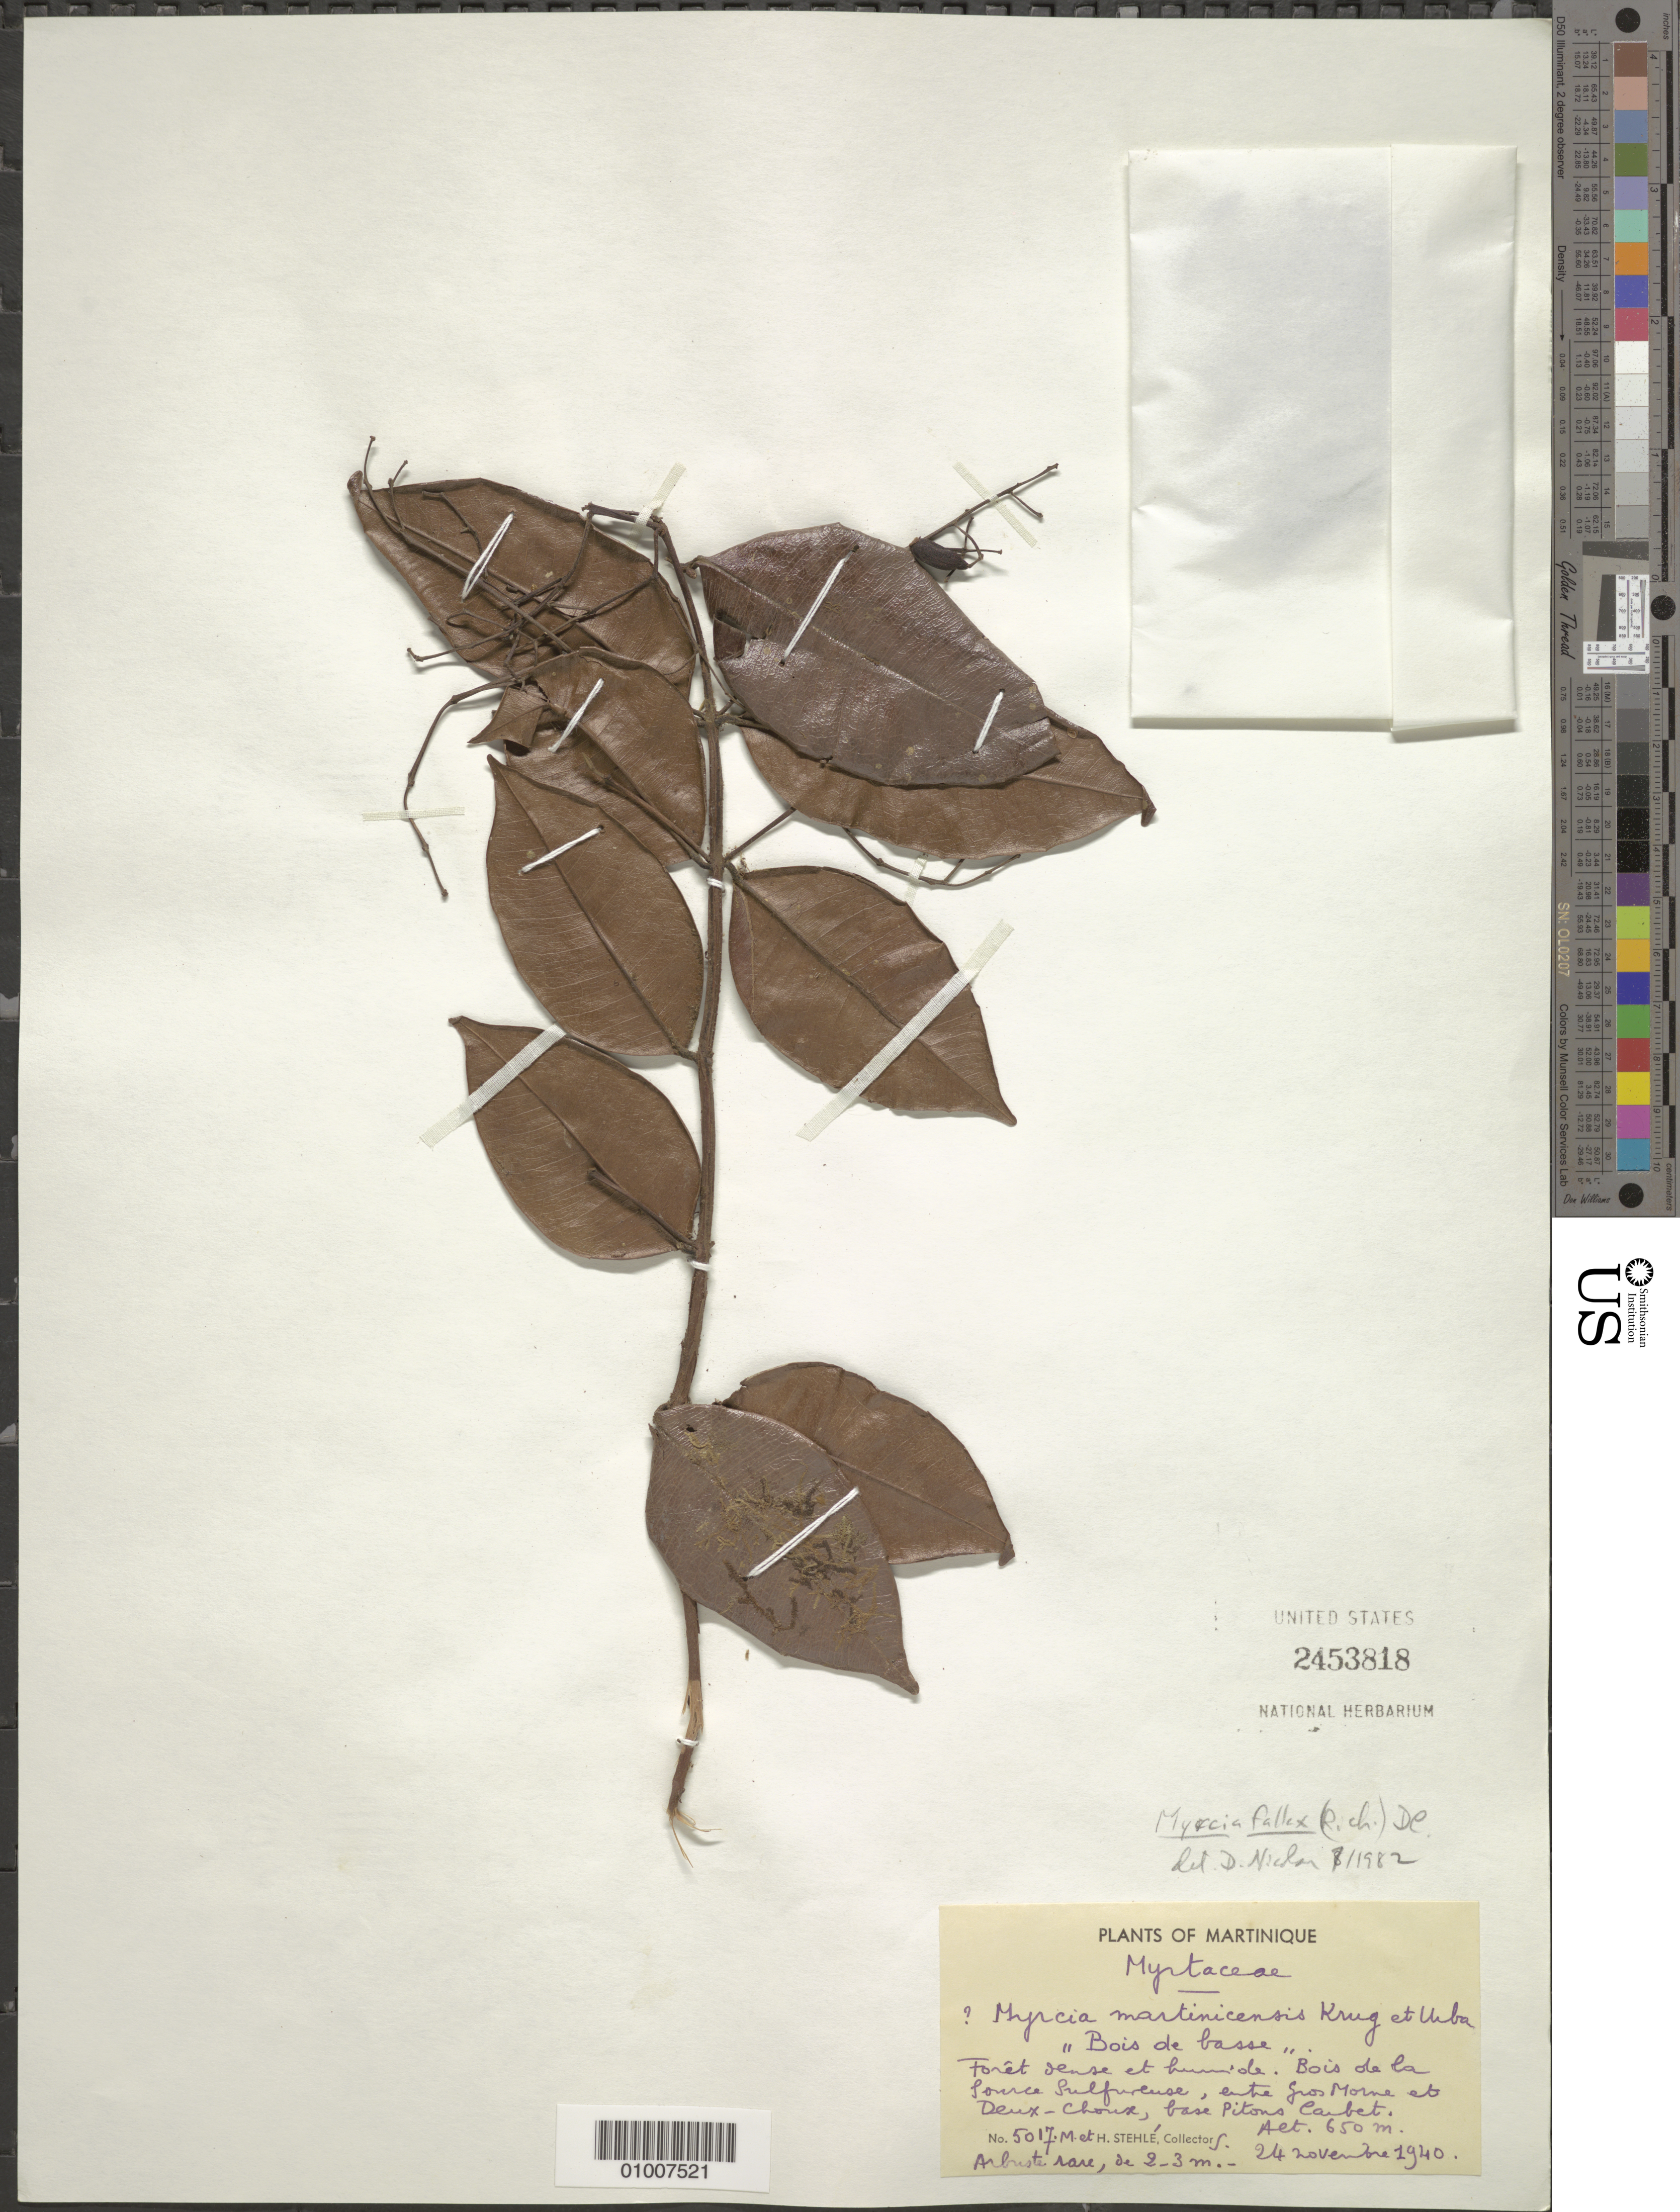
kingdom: Plantae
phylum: Tracheophyta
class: Magnoliopsida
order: Myrtales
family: Myrtaceae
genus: Myrcia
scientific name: Myrcia fallax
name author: (Rich.) DC.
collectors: H. Stehlé & M. Stehlé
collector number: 5017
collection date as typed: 24 Nov 1940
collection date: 1940-11-24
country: Martinique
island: Martinique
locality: Source Sulfureuse, entre Gros Morne et Deux-Choux, base Pitons Carbet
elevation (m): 650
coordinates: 0 N, 0 E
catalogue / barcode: US 2453818